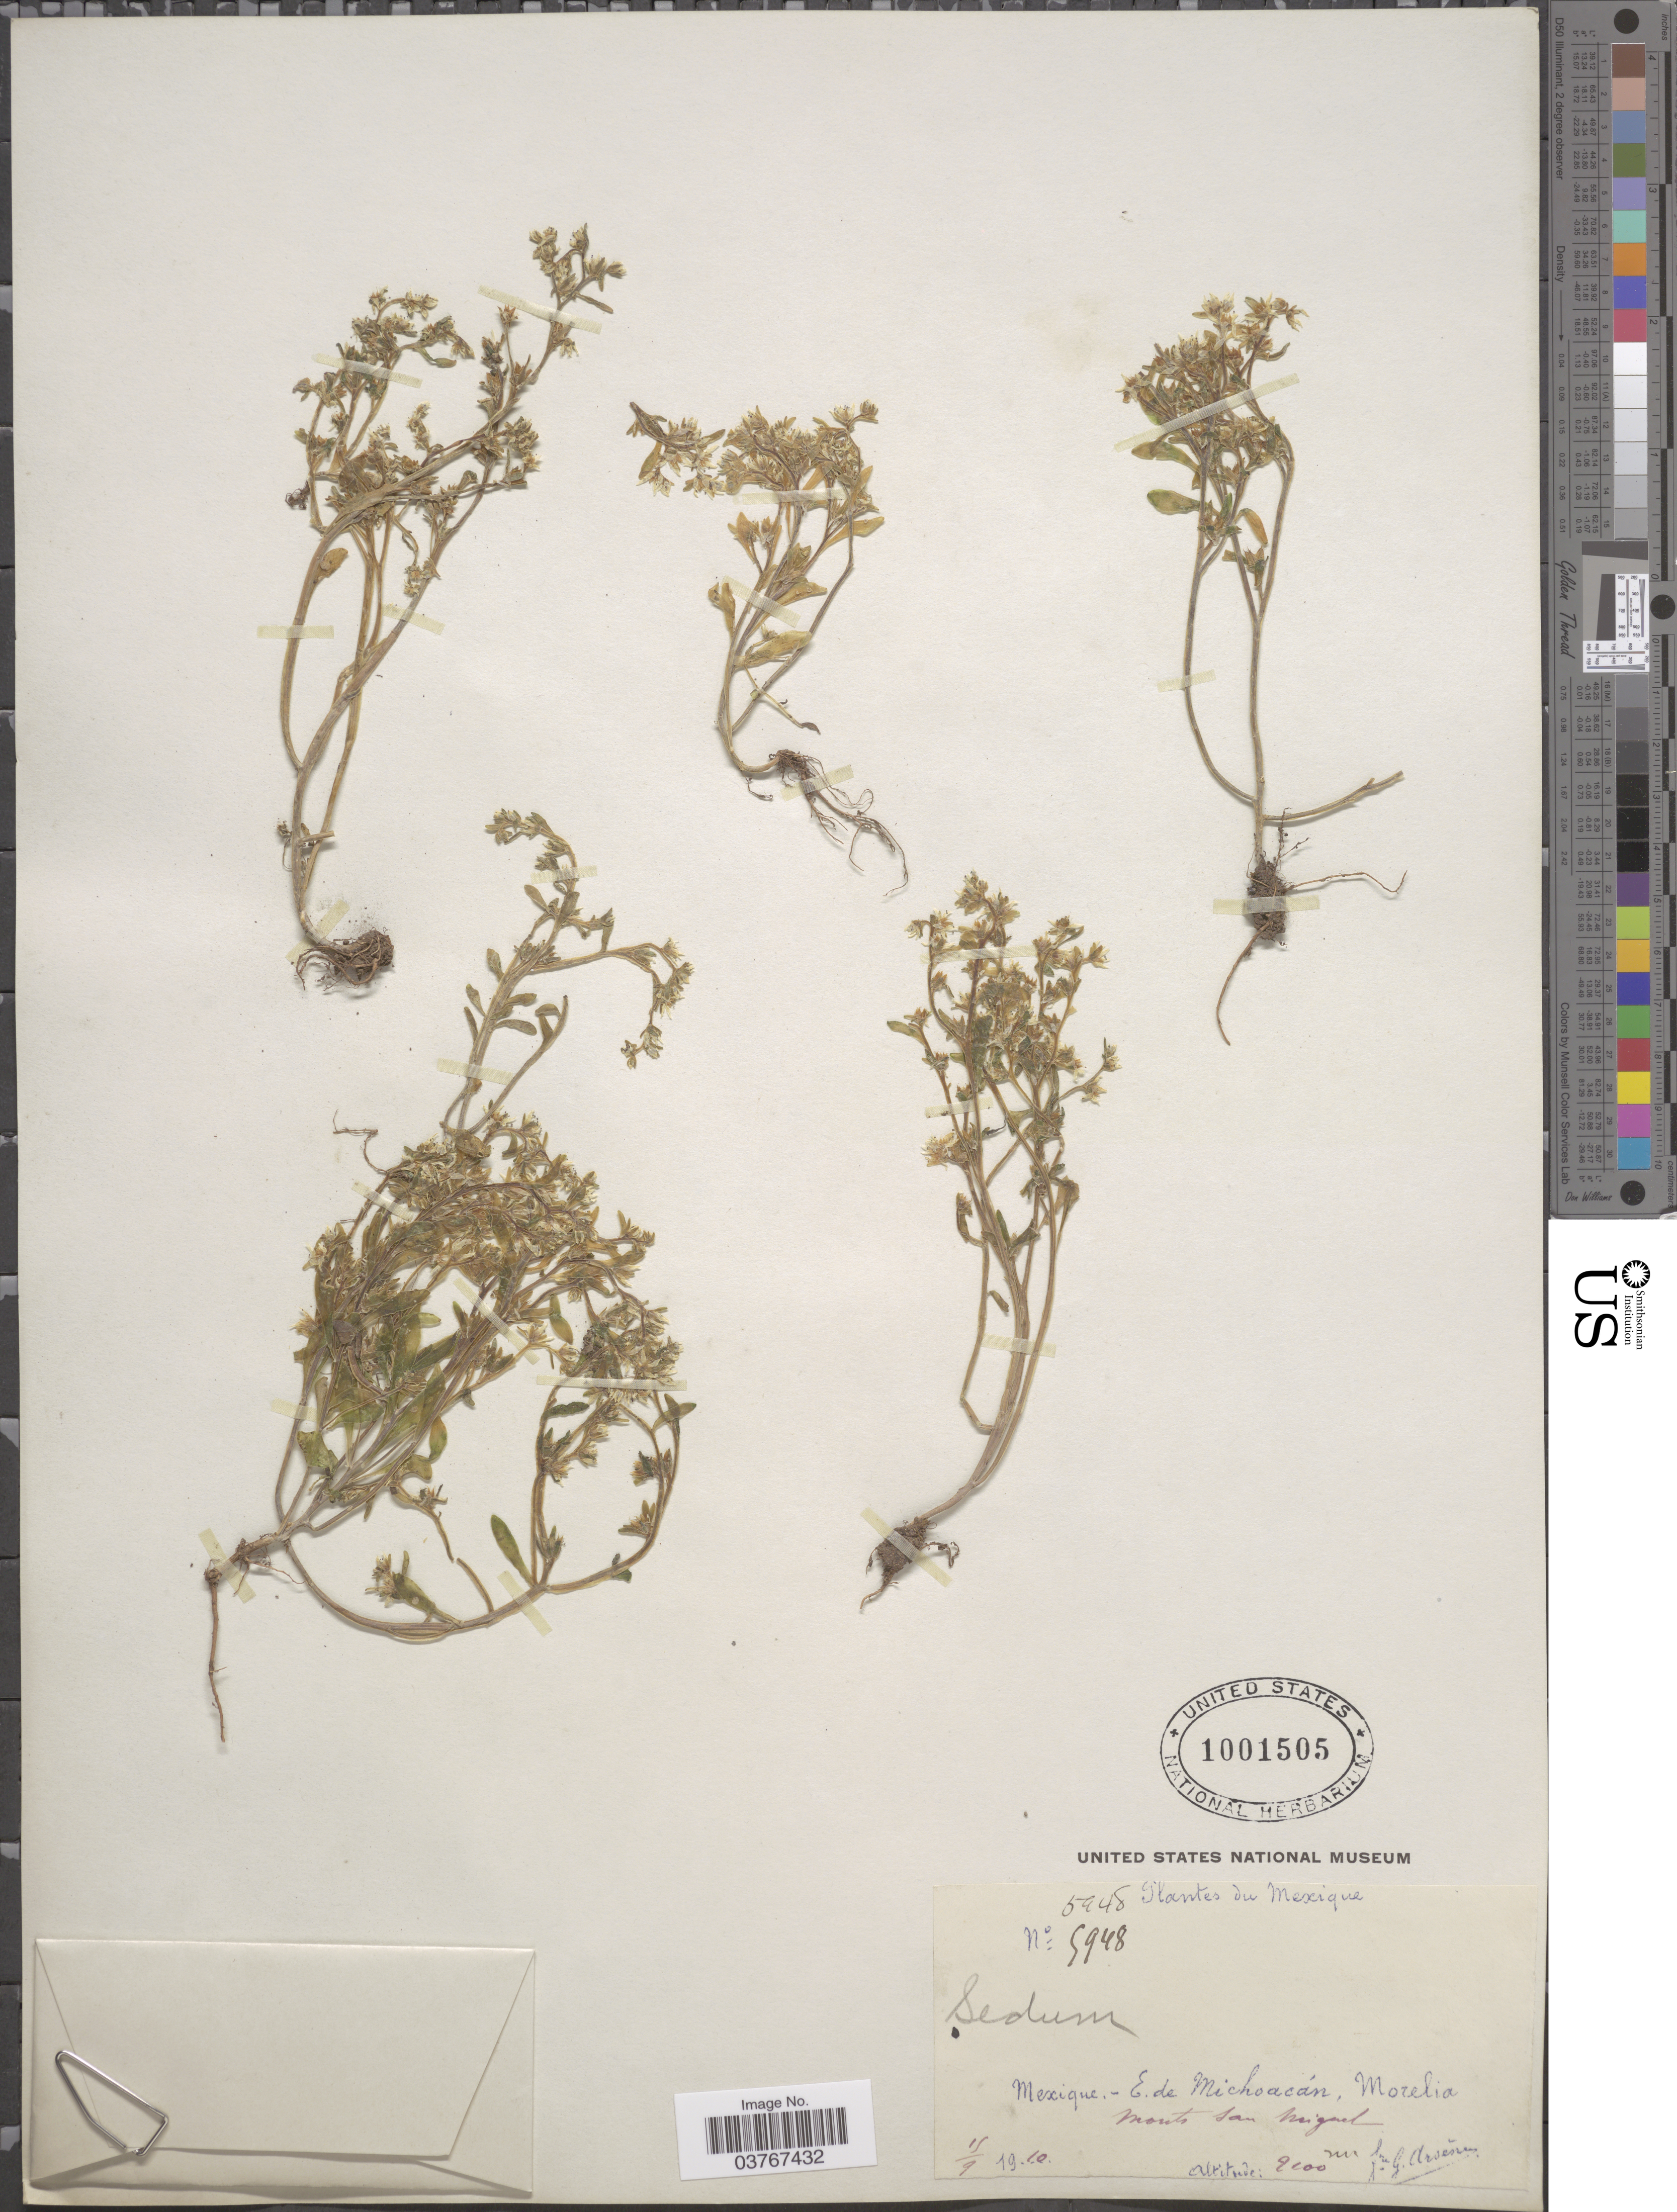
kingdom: Plantae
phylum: Tracheophyta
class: Magnoliopsida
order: Saxifragales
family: Crassulaceae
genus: Sedum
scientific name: Sedum sp.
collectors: Bro. G. Arsène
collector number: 5948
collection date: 1910-09-15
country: Mexico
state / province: Michoacán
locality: Mexique. - E. de Michoacán, Morelia. Monts San Miguel.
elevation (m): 2100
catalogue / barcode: US 1001505